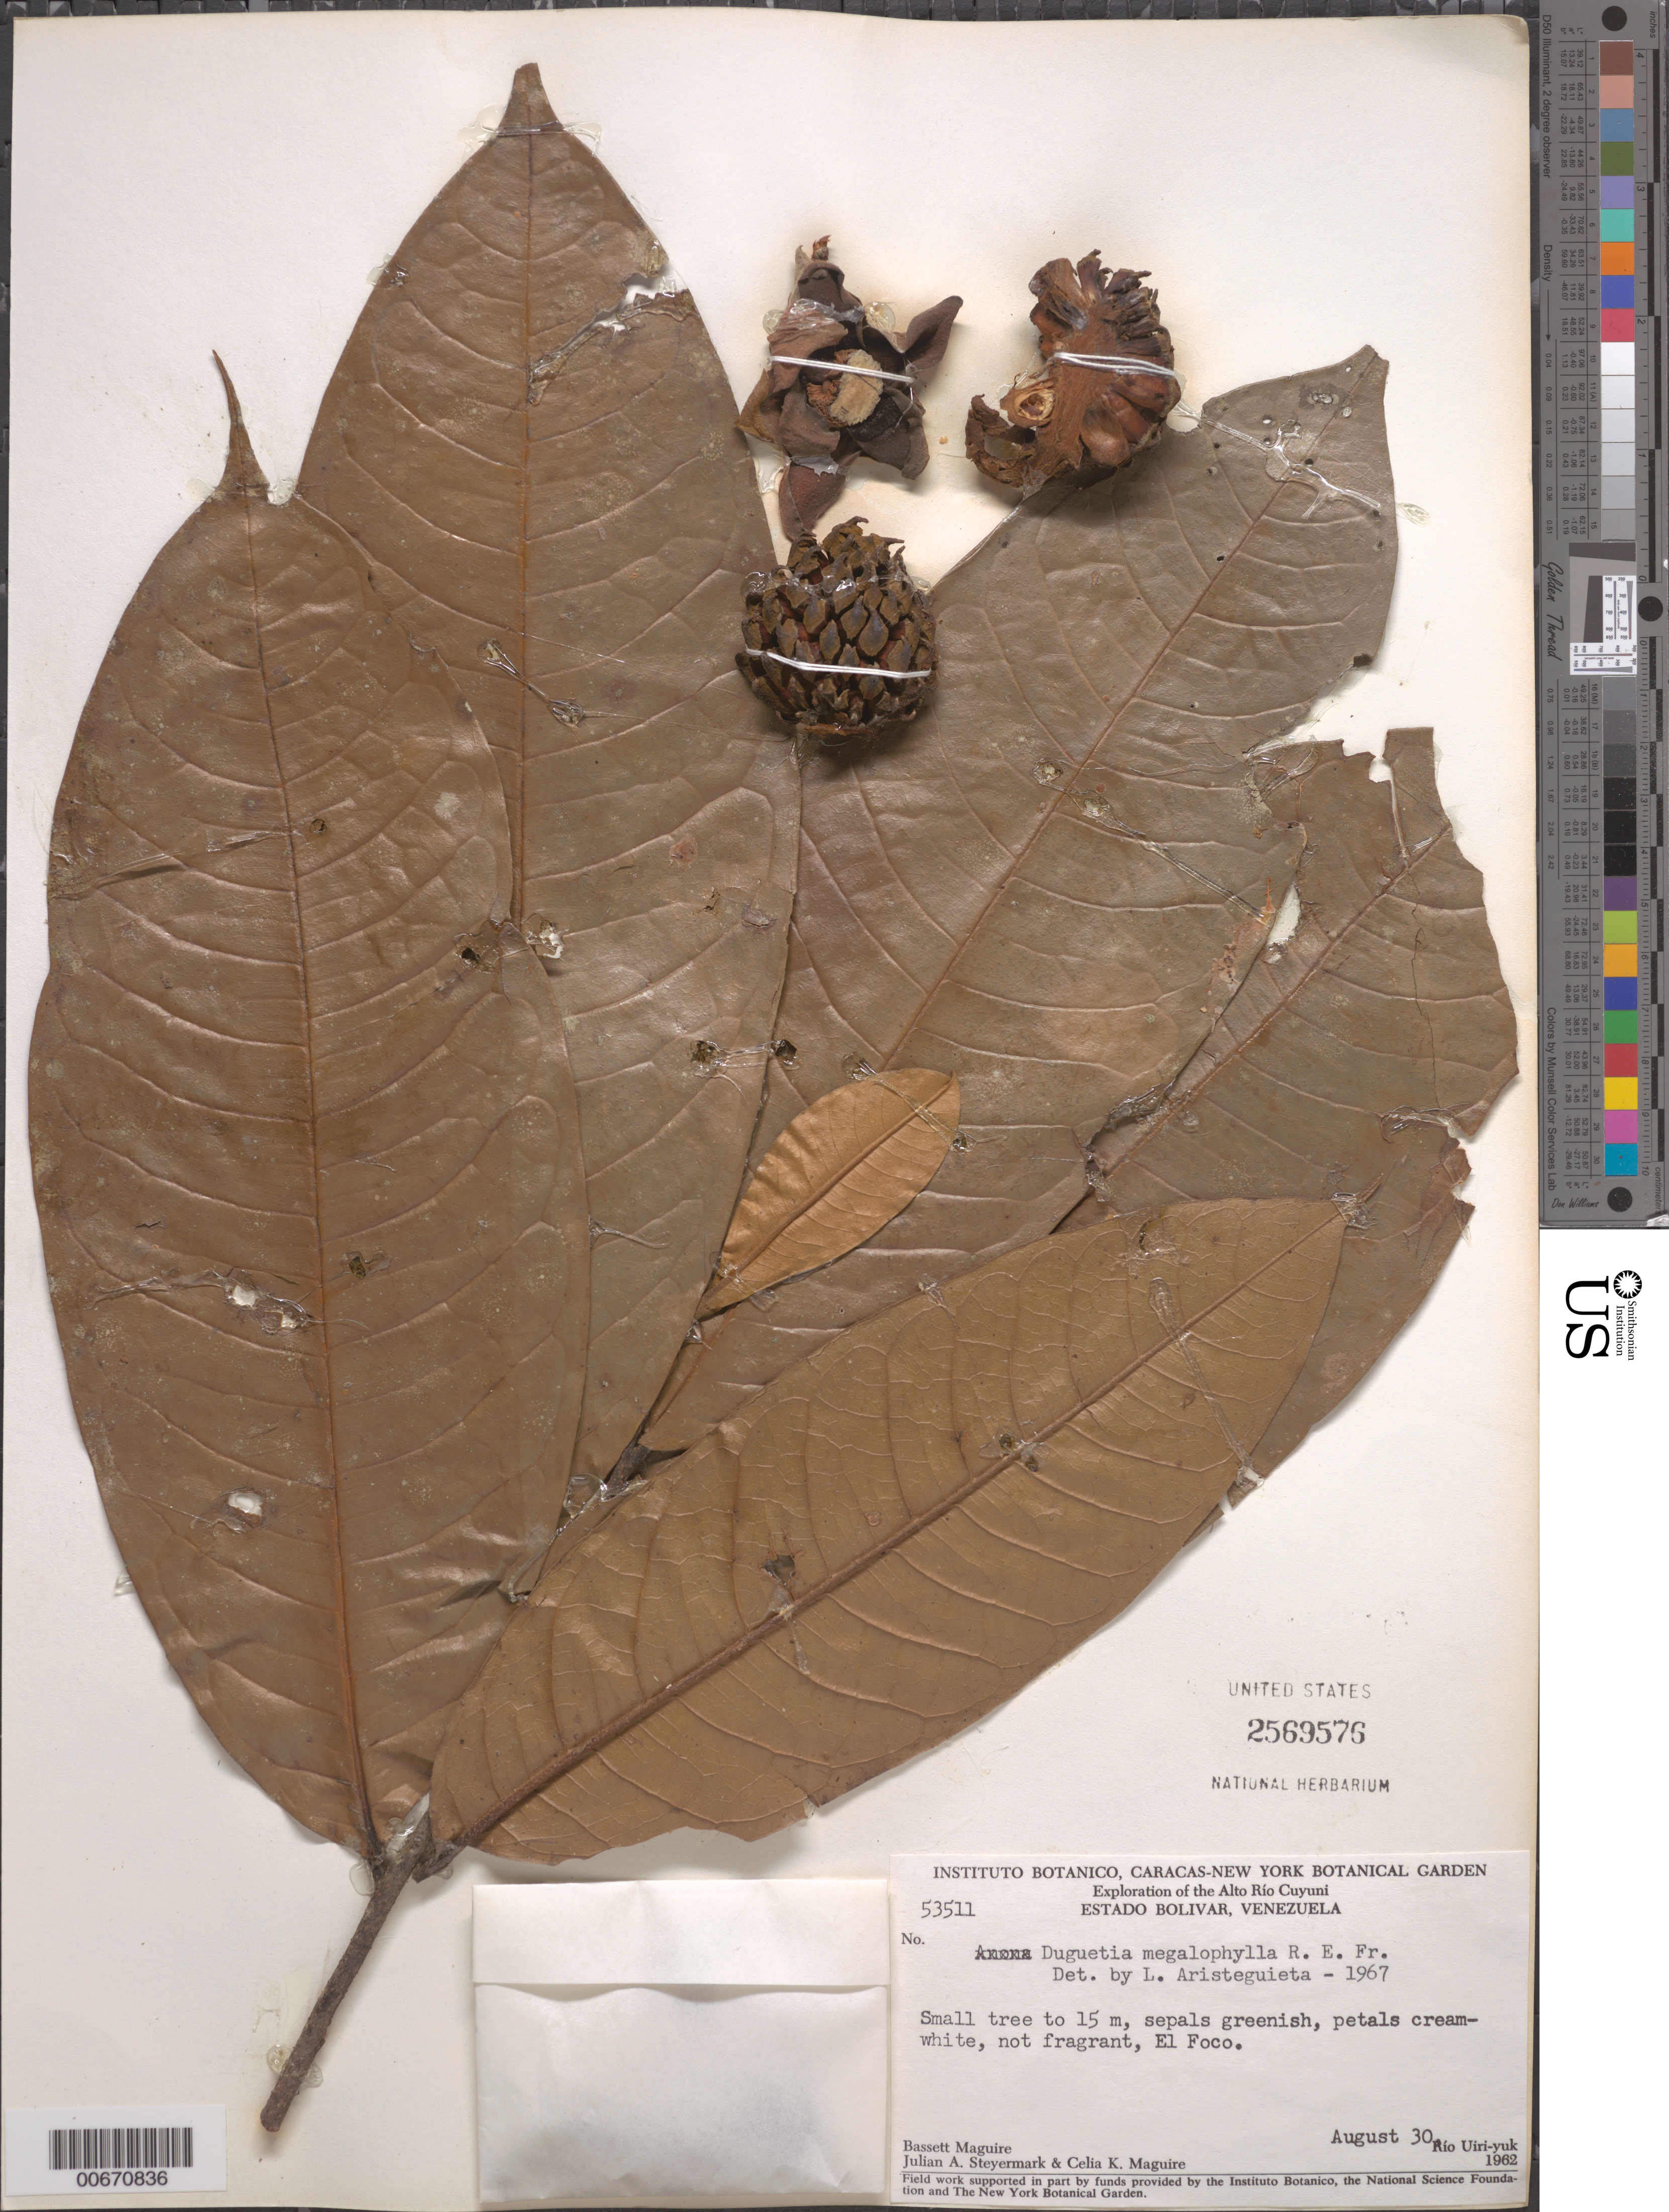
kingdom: Plantae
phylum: Tracheophyta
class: Magnoliopsida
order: Magnoliales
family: Annonaceae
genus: Duguetia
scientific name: Duguetia megalophylla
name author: R.E. Fr.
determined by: Aristeguieta, L.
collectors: B. Maguire, J. Steyermark & C. K. Maguire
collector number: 53511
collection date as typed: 30-Aug-62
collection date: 1962-08-30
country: Venezuela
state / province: Bolívar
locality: Alto Río Cuyuni, El Foco, Río Uiri-yuk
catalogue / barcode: US 2569576